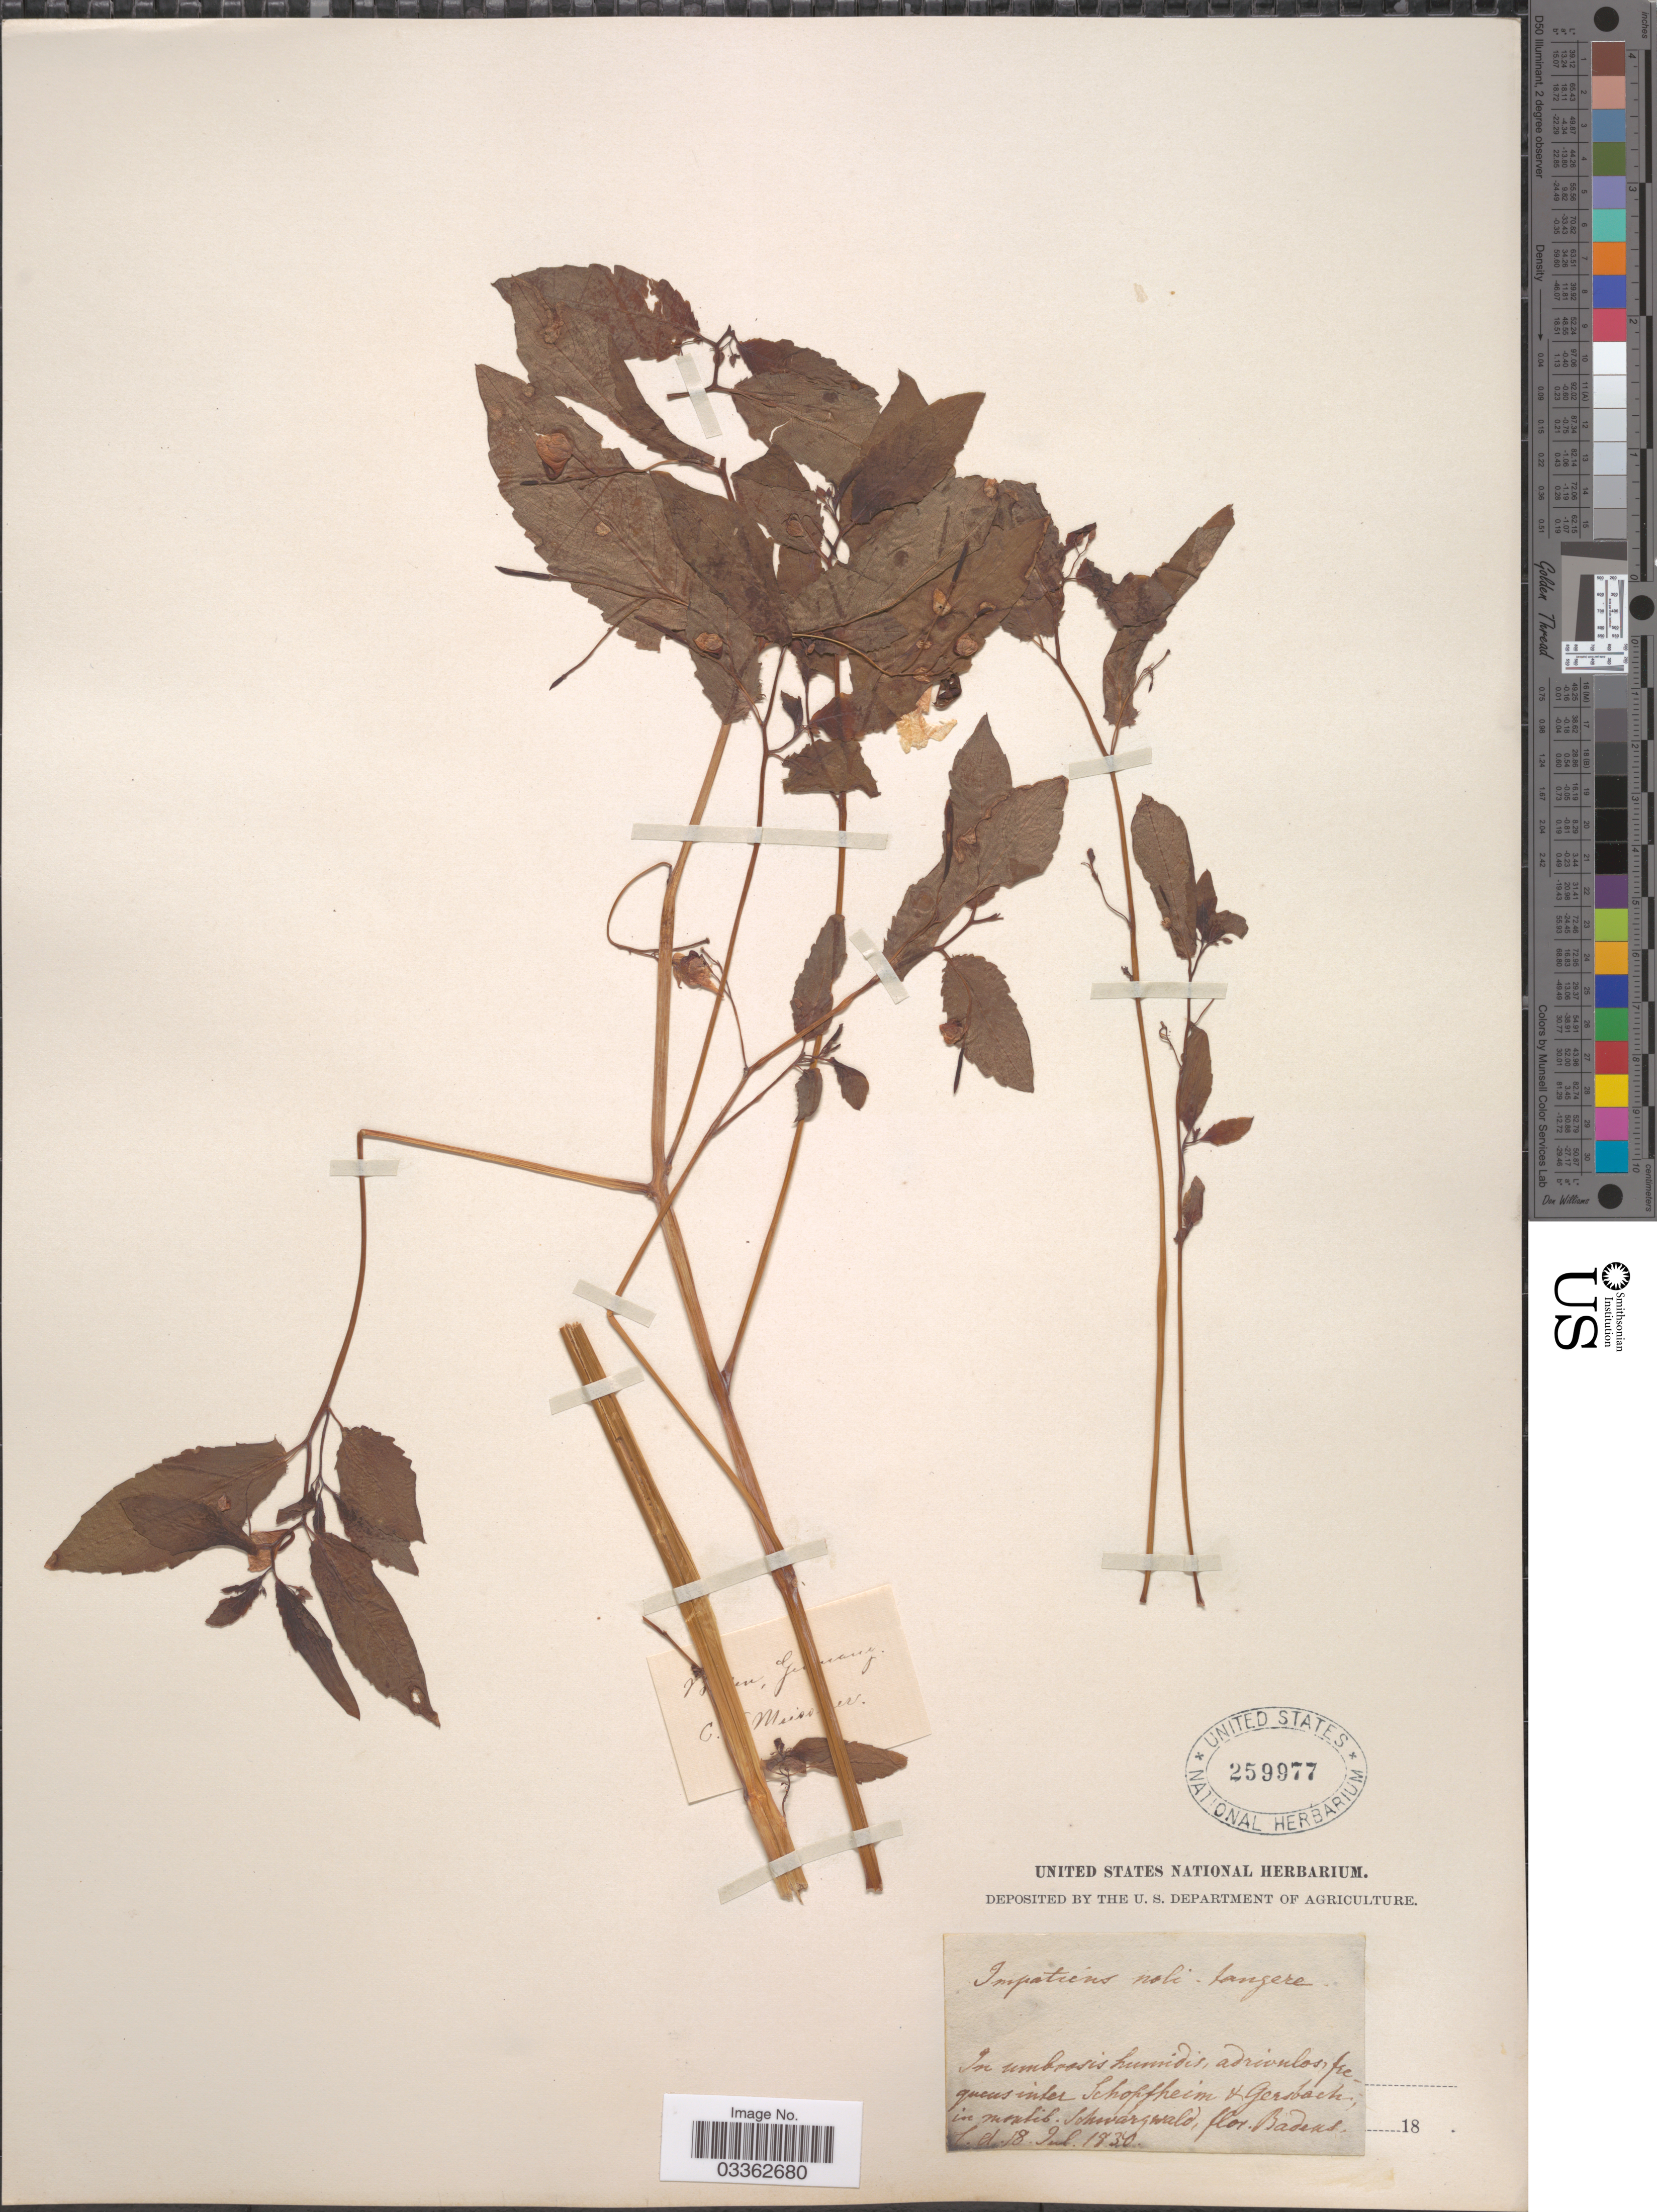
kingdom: Plantae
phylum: Tracheophyta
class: Magnoliopsida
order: Ericales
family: Balsaminaceae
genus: Impatiens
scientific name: Impatiens noli-tangere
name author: L.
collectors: C. F. W. Meissner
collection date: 1830-07-18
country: Germany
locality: In umbrosis humidis, ad rivulos [illegible text] inter Schopfheim & Gersbach, in montib. Schwargwald, flor. Badens.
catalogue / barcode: US 259977